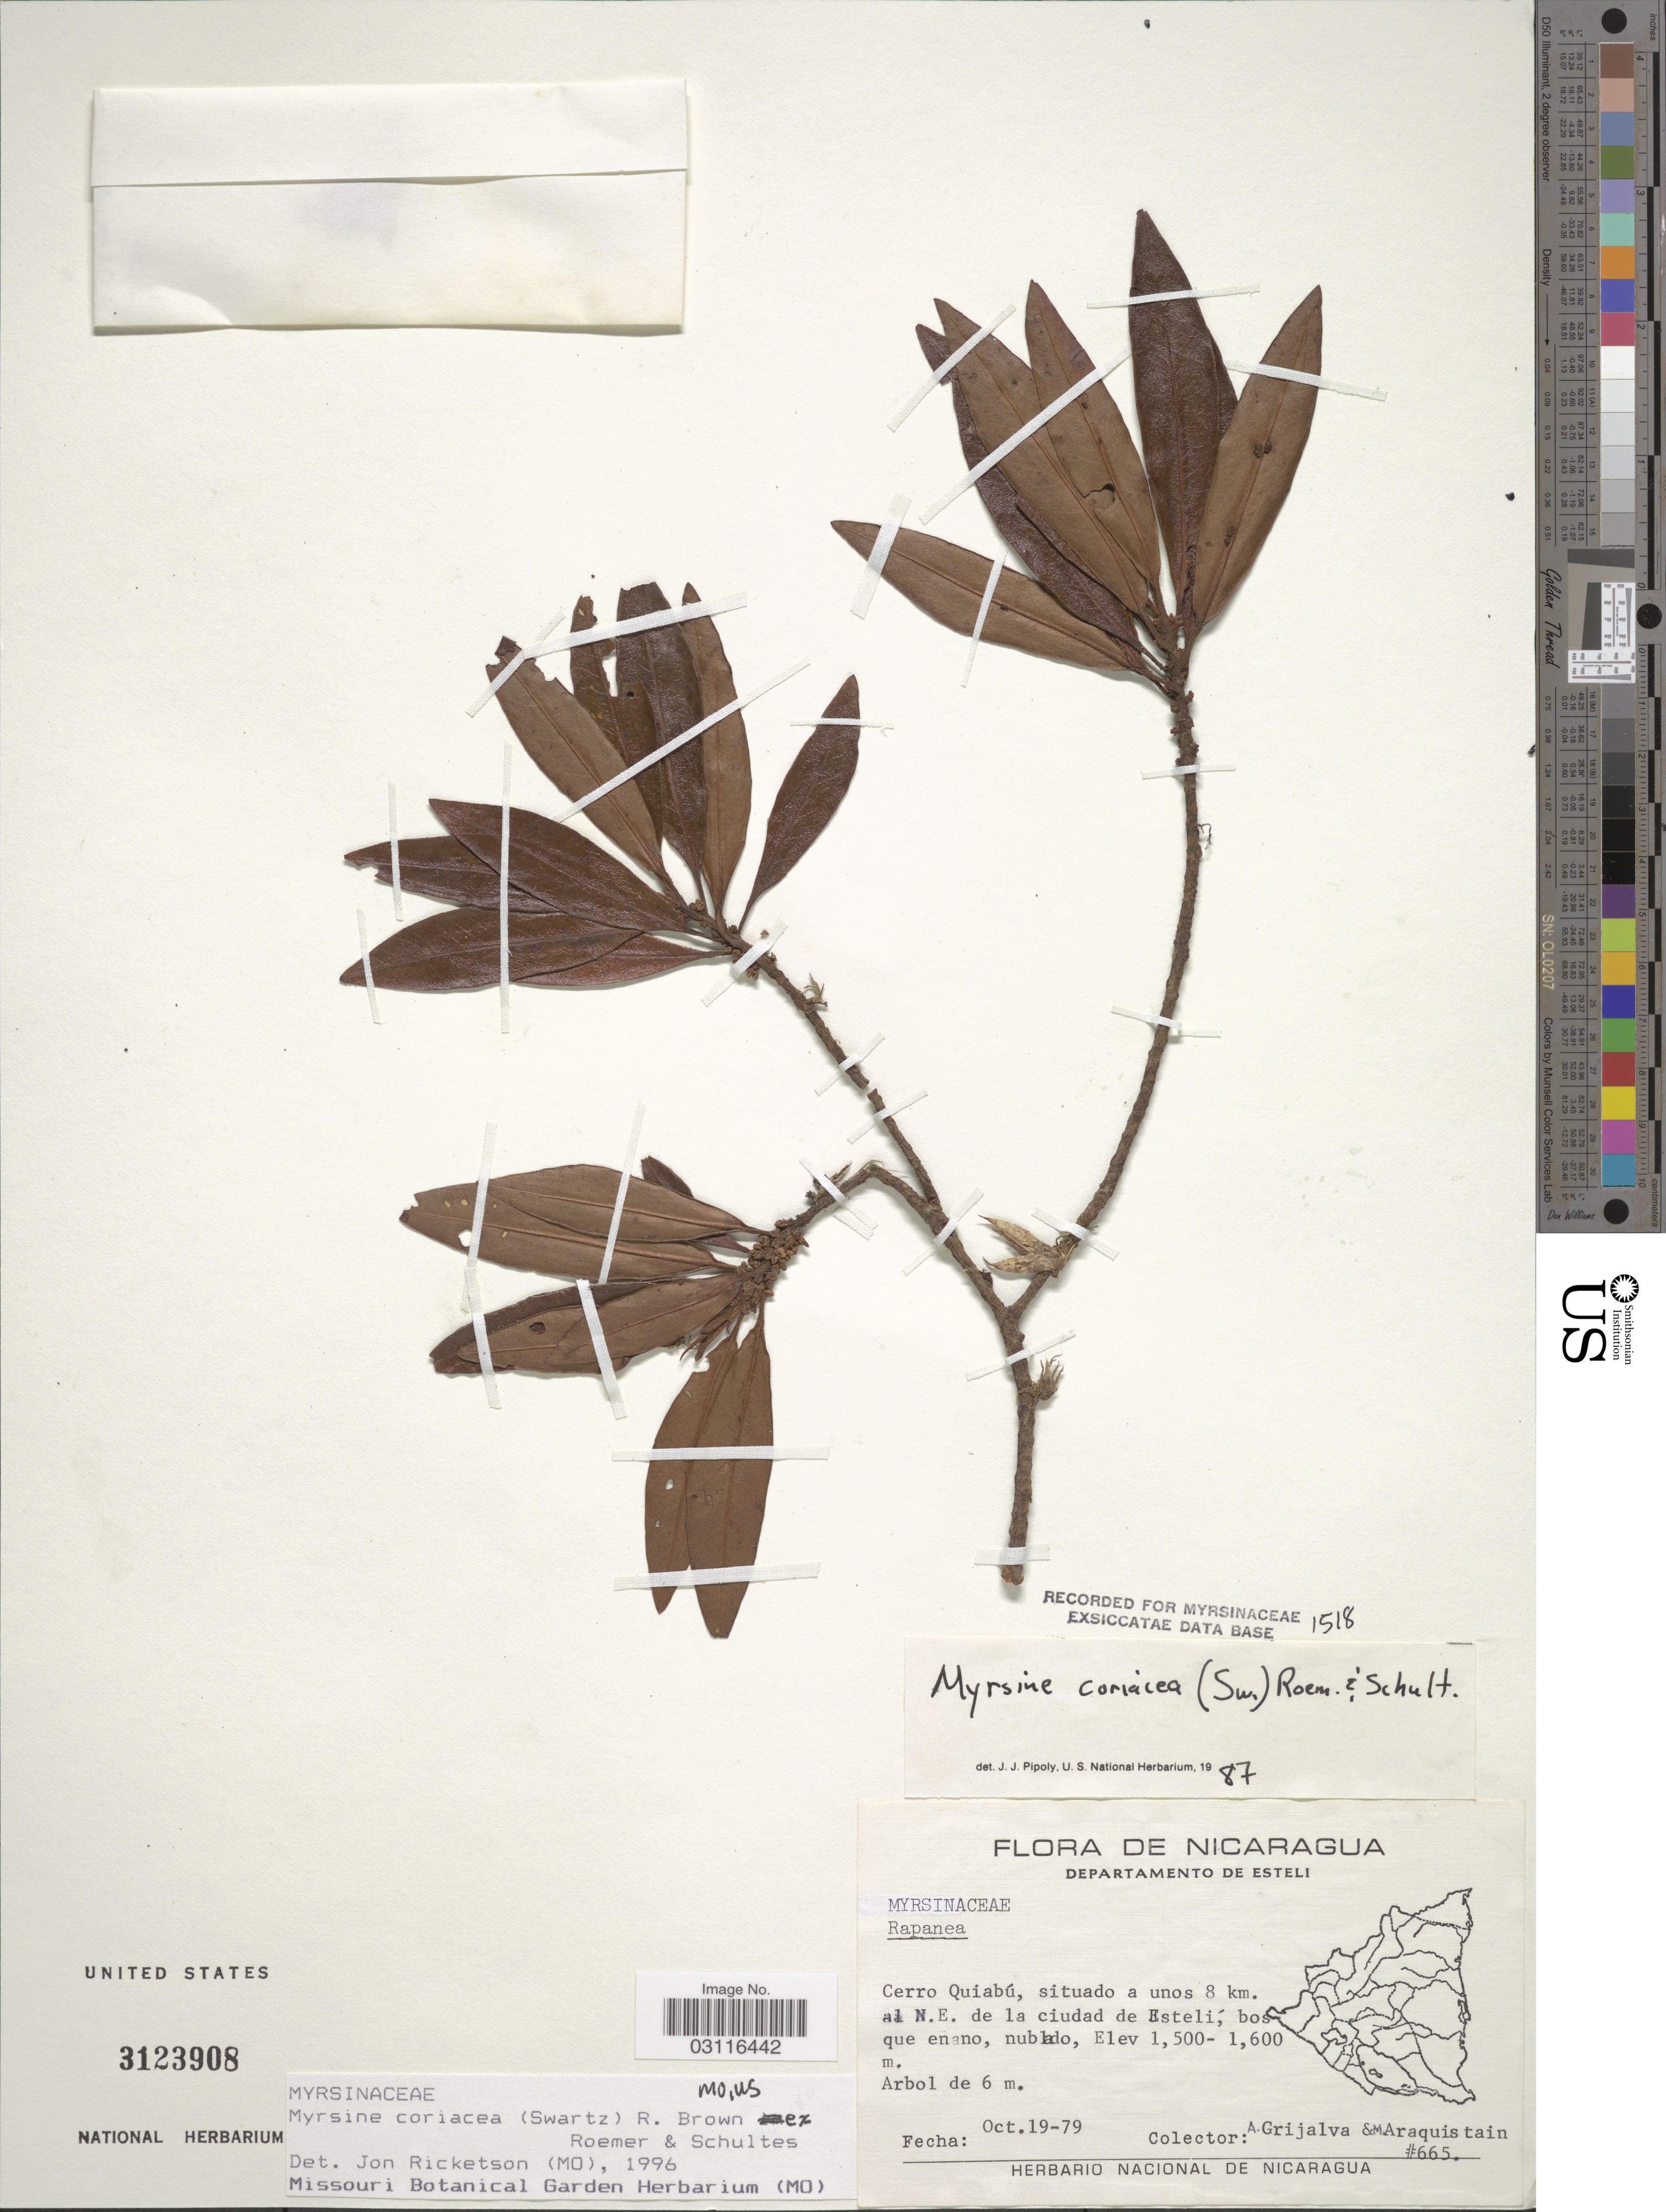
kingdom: Plantae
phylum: Tracheophyta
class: Magnoliopsida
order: Ericales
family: Primulaceae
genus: Myrsine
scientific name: Myrsine coriacea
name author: (Sw.) R. Br. ex Roem. & Schult.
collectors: A. Grijalva & M. Araquistain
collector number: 665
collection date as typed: Transcribed d/m/y: 19/10/79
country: Nicaragua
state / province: Esteli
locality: Departamento de Esteli. Cerro Quiabú, situado a unos 8 km. al N.E. de la ciudad de Estelí.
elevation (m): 1500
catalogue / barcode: US 3123908